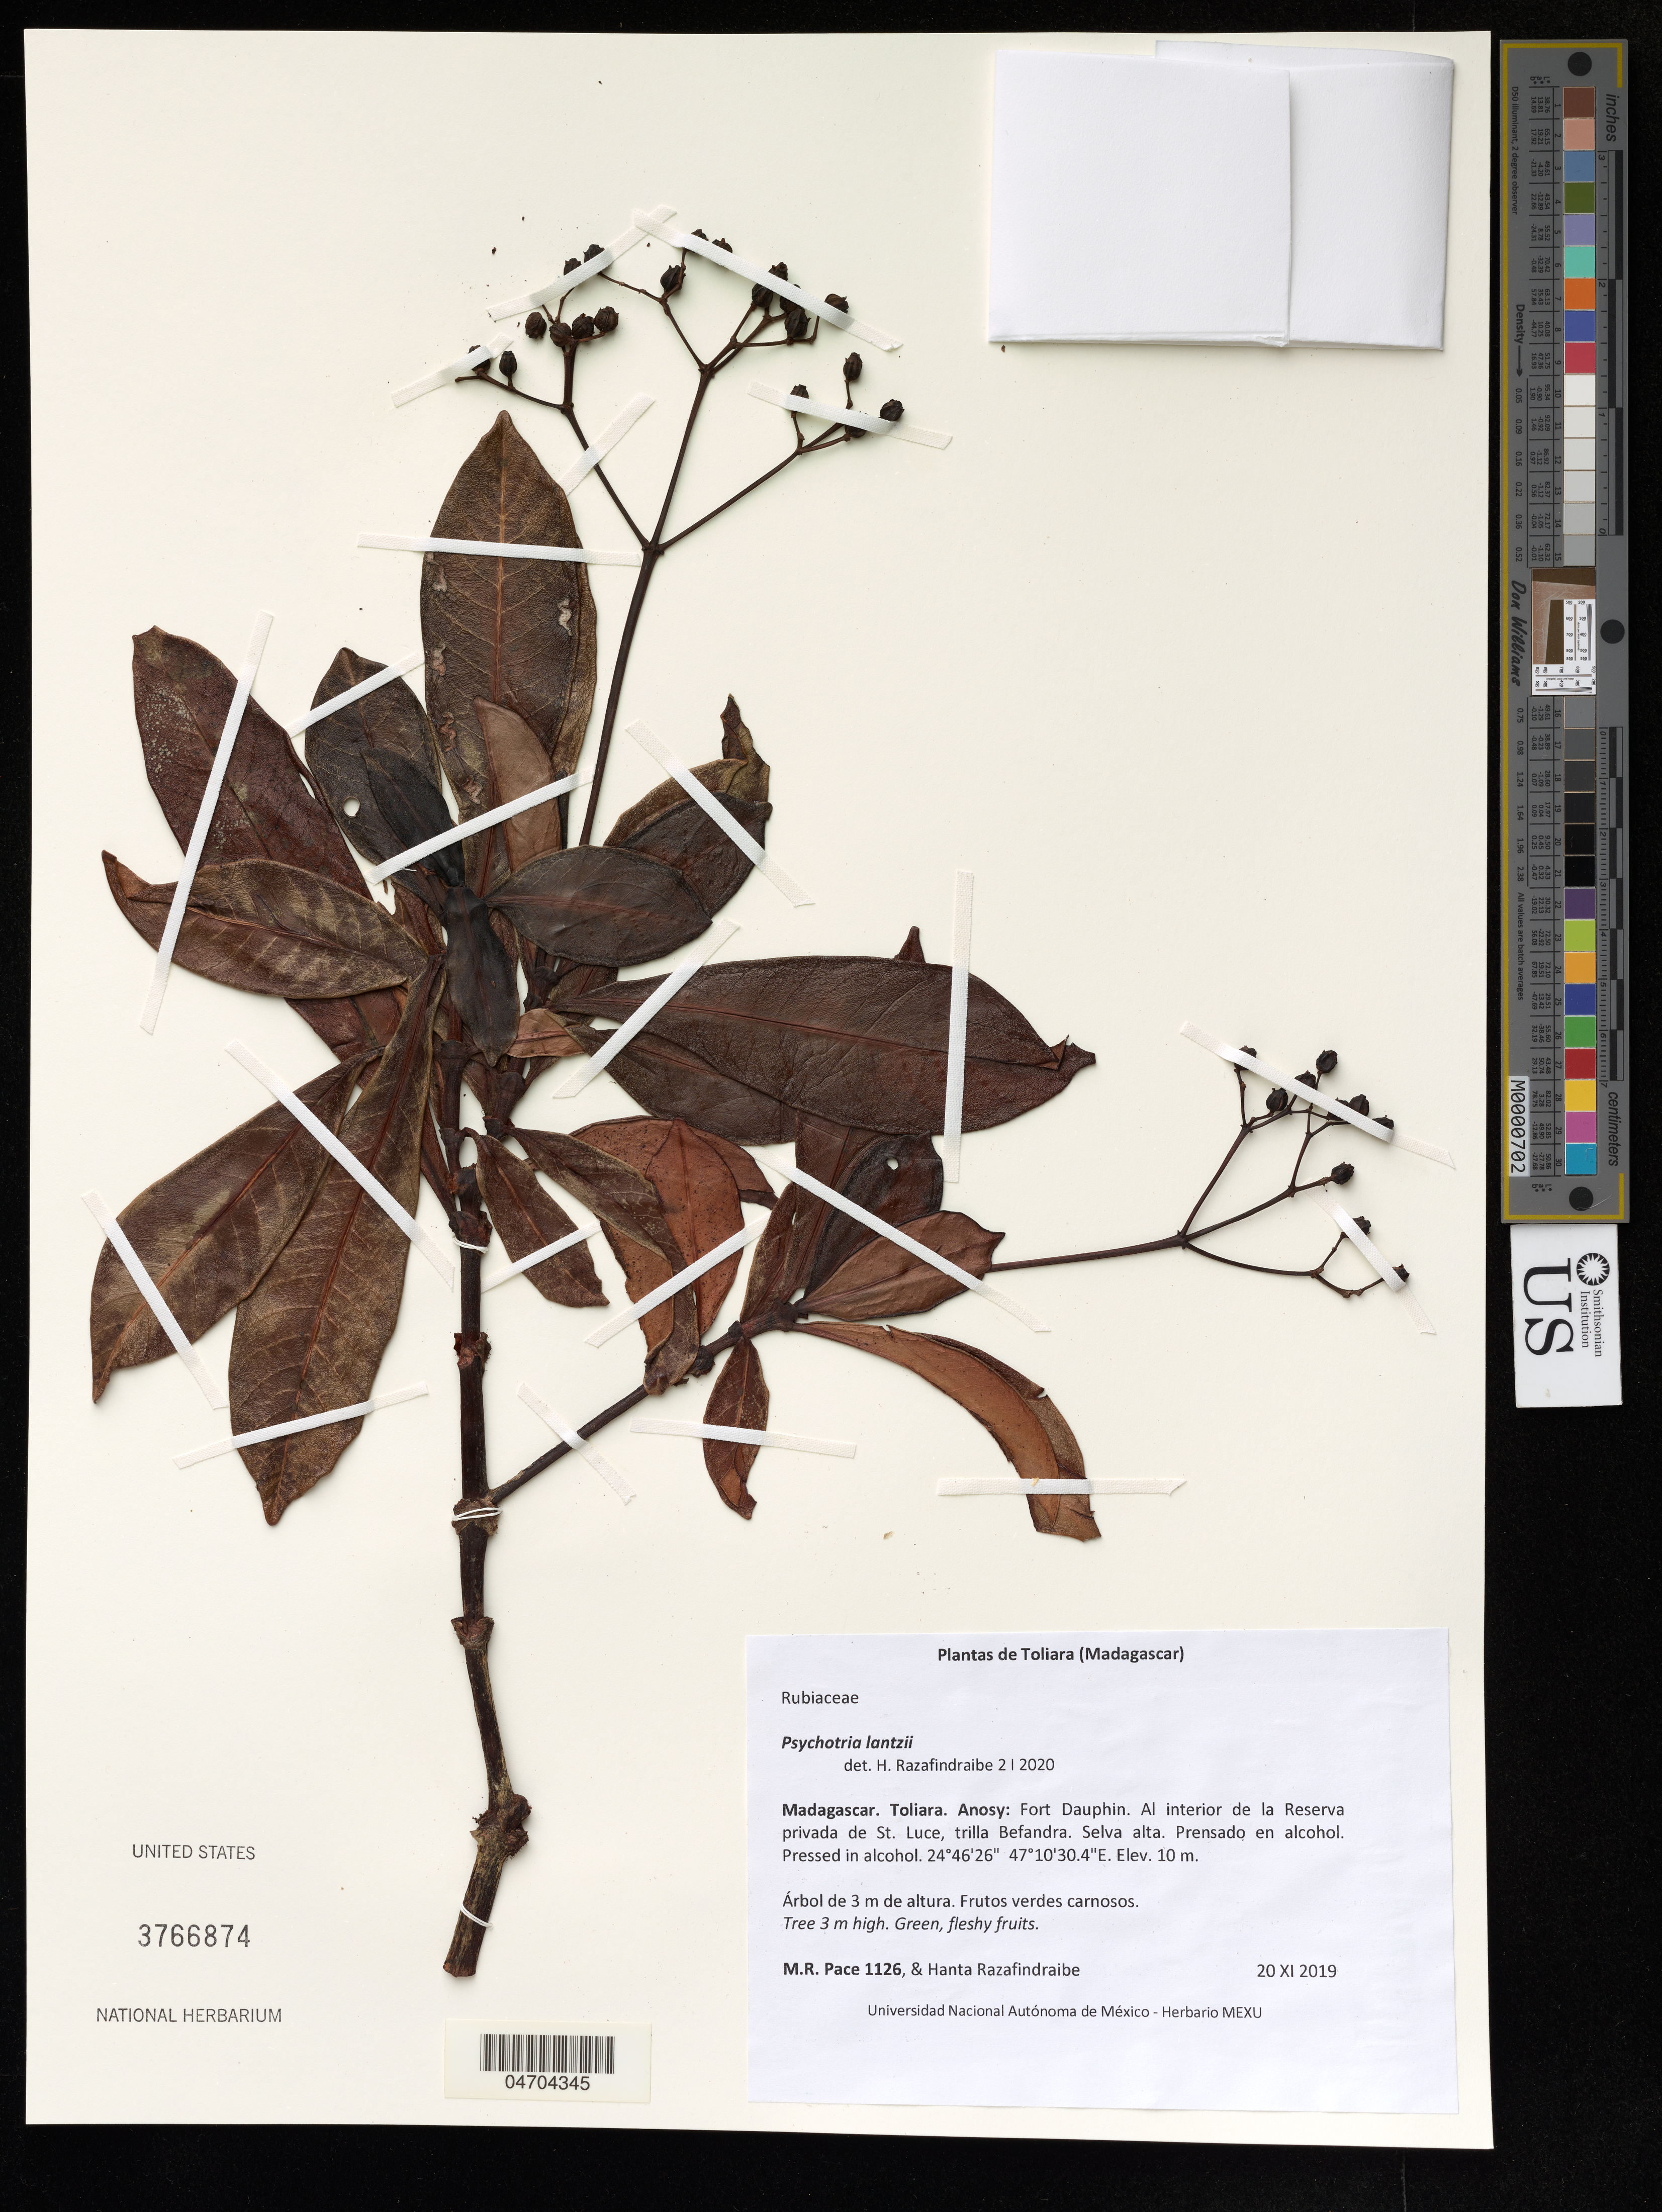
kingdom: Plantae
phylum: Tracheophyta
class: Magnoliopsida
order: Gentianales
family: Rubiaceae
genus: Psychotria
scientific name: Psychotria lantzii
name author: (Bremek.) Razafim. & B. Bremer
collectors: M. Rodrigo Pace & H. Razafindraibe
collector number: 1126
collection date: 2019-11-20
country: Madagascar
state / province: Toliara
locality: Anosy: Fort Dauphin. Al interior de la Reserva privada de St. Luce, trilla Befandra.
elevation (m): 10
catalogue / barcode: US 3766874